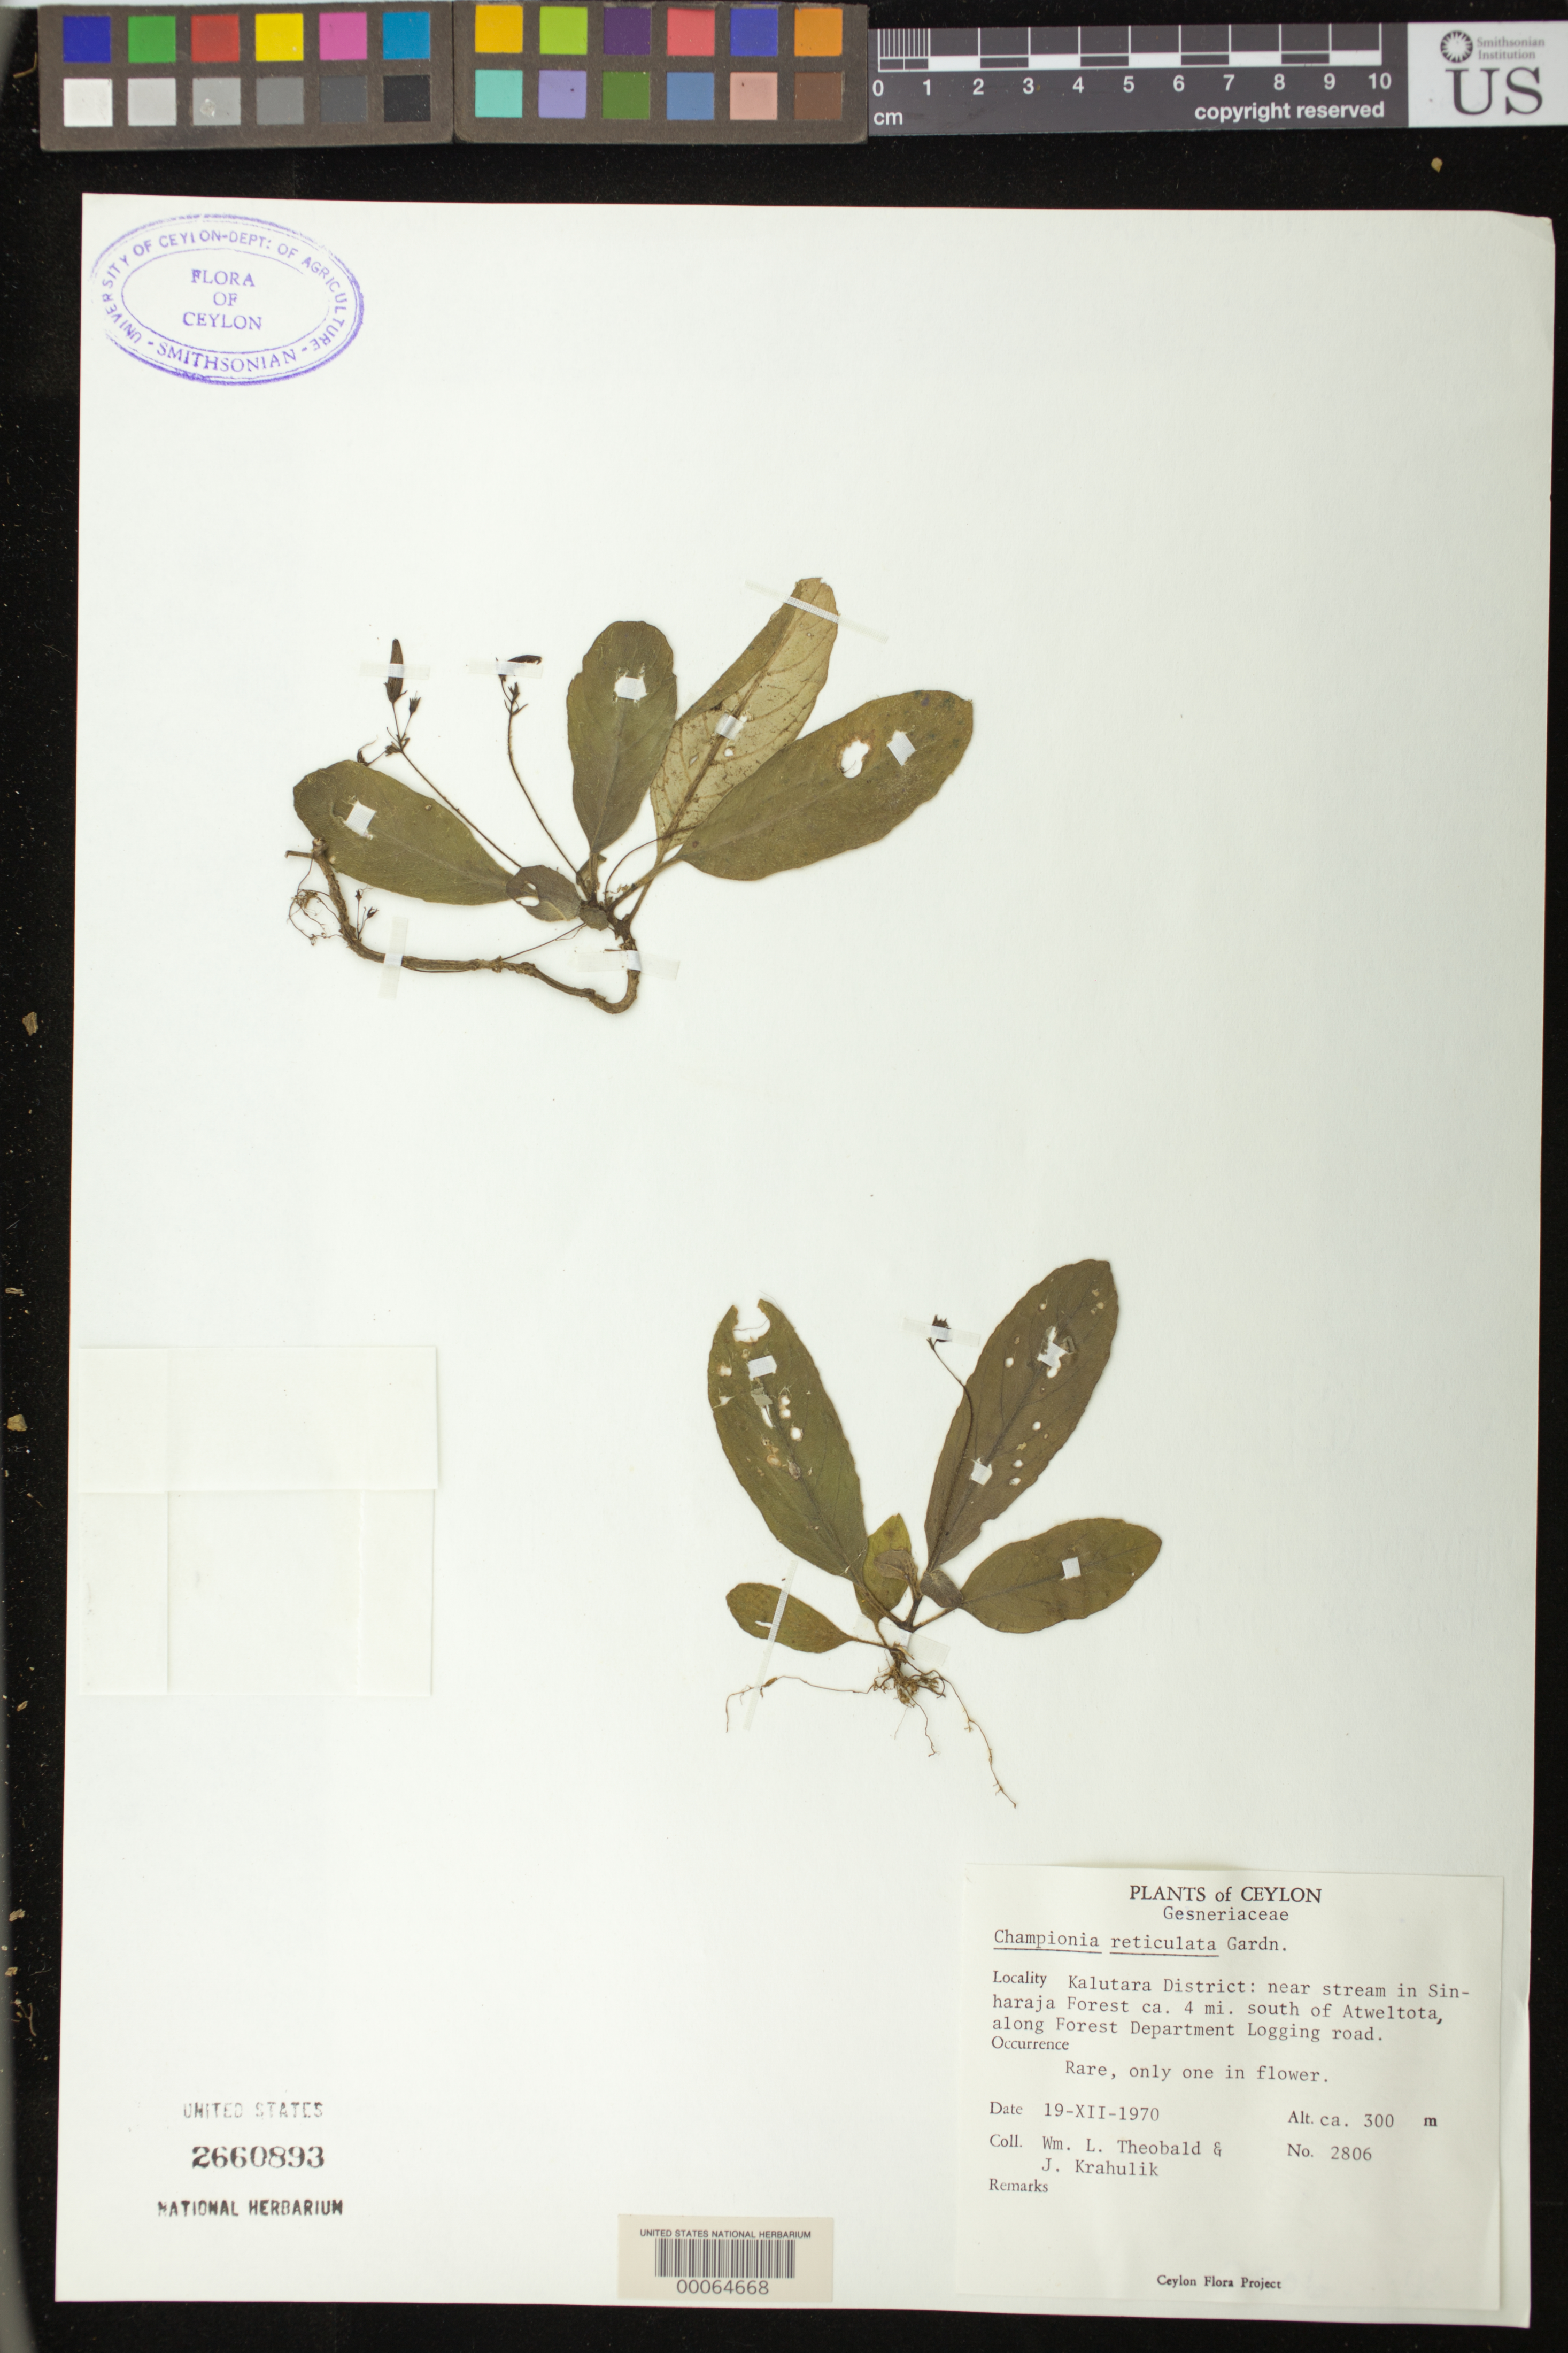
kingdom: Plantae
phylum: Tracheophyta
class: Magnoliopsida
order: Lamiales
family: Gesneriaceae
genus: Championia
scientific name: Championia reticulata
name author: Gardner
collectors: W. L. Theobald & J. Krahulik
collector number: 2806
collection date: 1970-12-19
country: Sri Lanka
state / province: Western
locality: Kalutara District: near stream in Sinharaja Forest ca. 4 mi. south of Atweltota, along Forest Department Logging road.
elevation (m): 300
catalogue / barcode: US 2660893